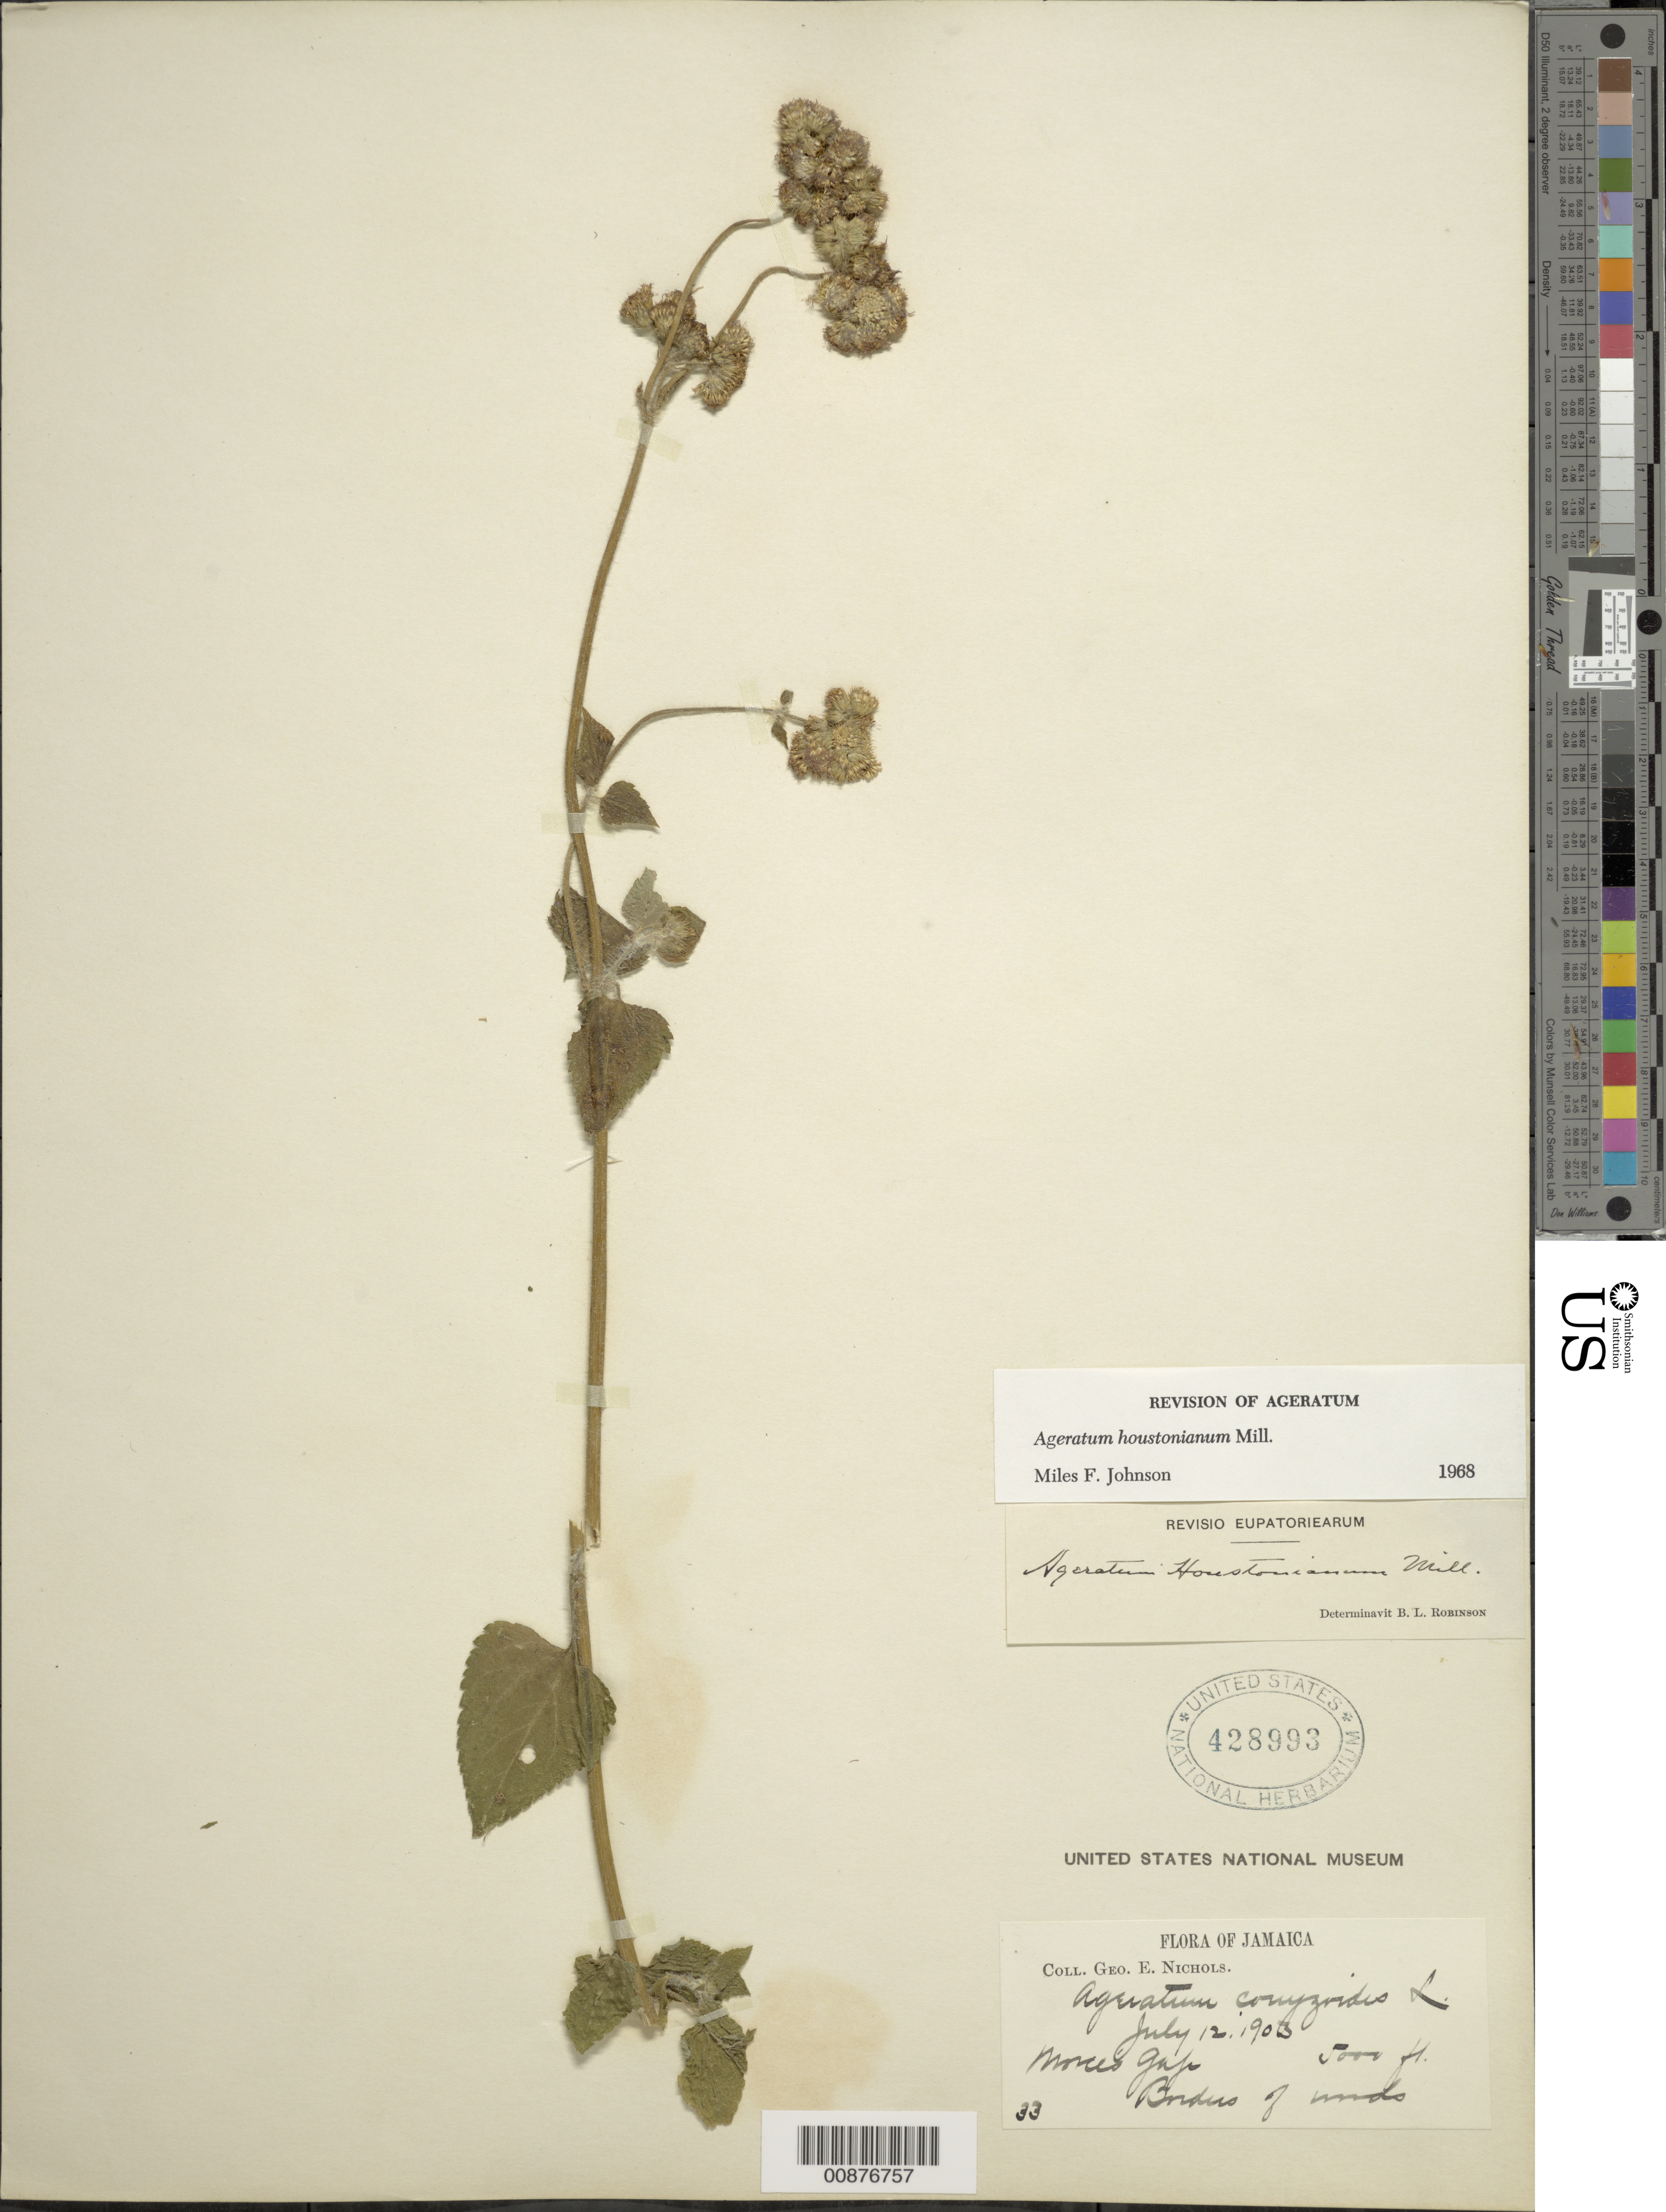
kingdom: Plantae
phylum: Tracheophyta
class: Magnoliopsida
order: Asterales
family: Asteraceae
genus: Ageratum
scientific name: Ageratum houstonianum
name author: Mill.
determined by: Robinson, B. L.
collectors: G. E. Nichols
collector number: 33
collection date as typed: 12 Jul 1903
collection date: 1903-07-12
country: Jamaica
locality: Marce's (sp?) Gap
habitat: Border of woods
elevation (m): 1524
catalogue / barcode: US 428993